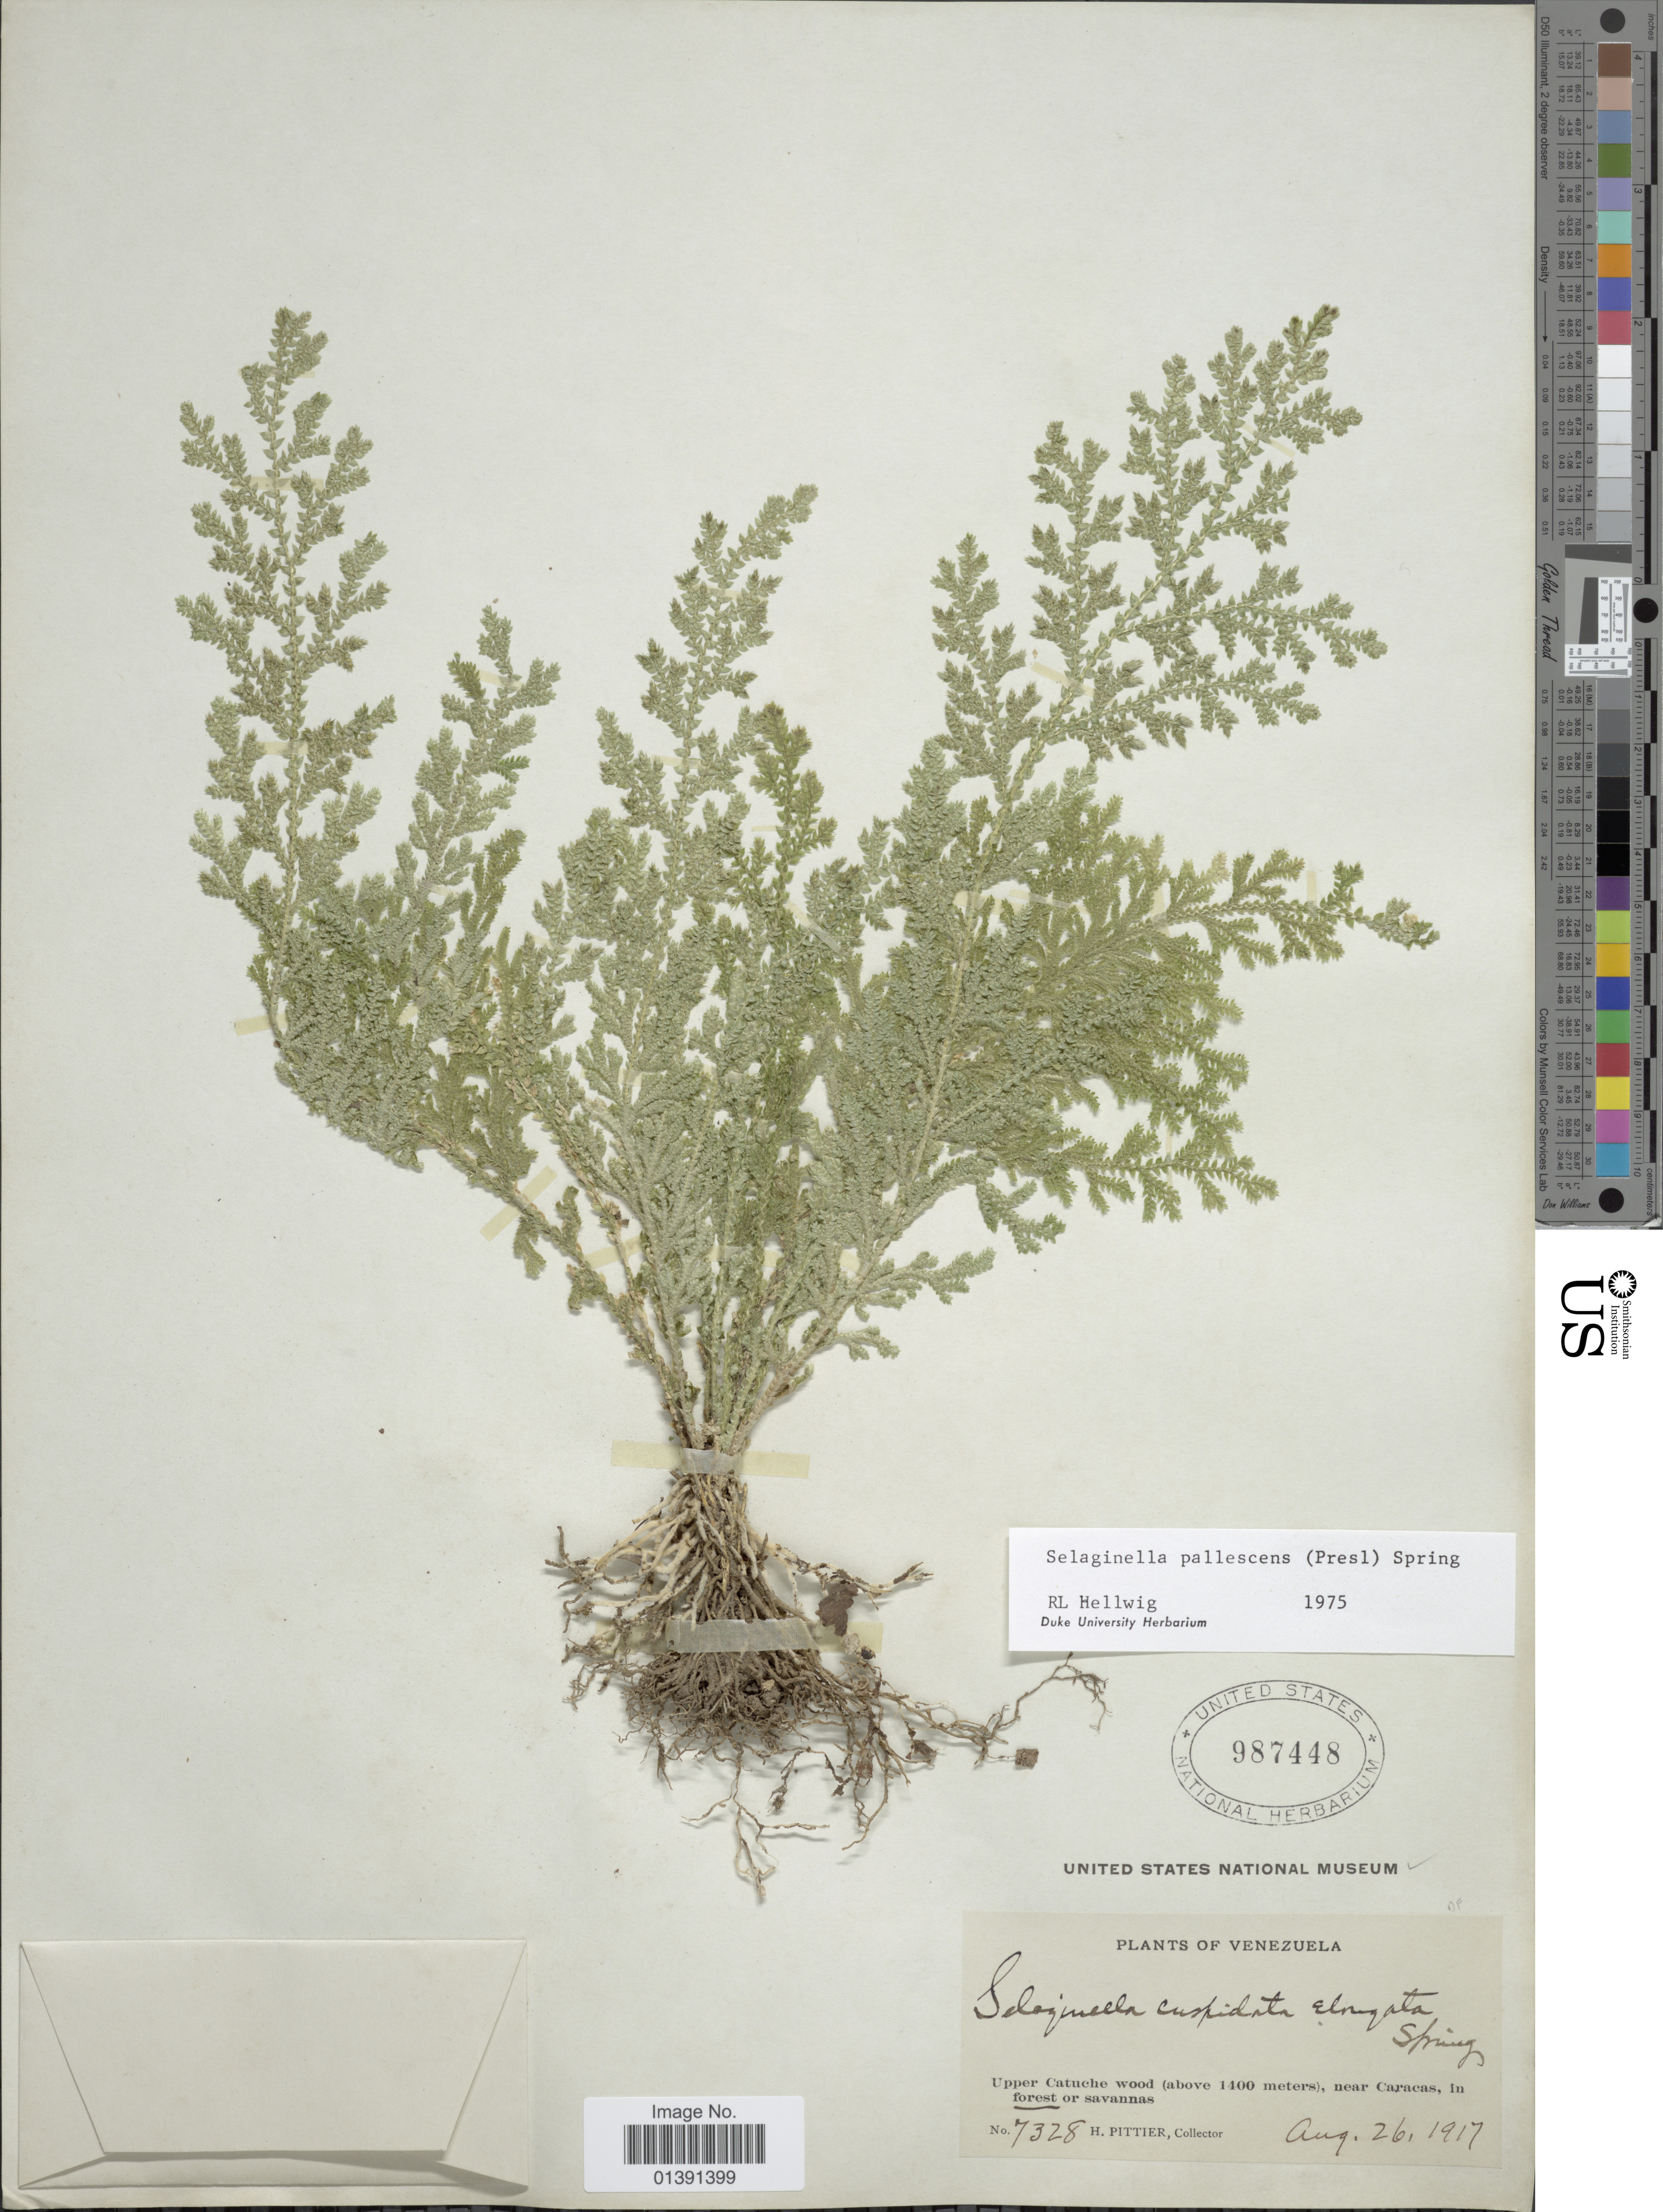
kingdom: Plantae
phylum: Tracheophyta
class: Lycopodiopsida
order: Selaginellales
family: Selaginellaceae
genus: Selaginella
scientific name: Selaginella pallescens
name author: (C. Presl) Spring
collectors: H. F. Pittier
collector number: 7328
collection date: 1917-08-26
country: Venezuela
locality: Upper Catuche wood (above 1400 meters), near Caracas, in forest or savannas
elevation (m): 1400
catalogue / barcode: US 987448